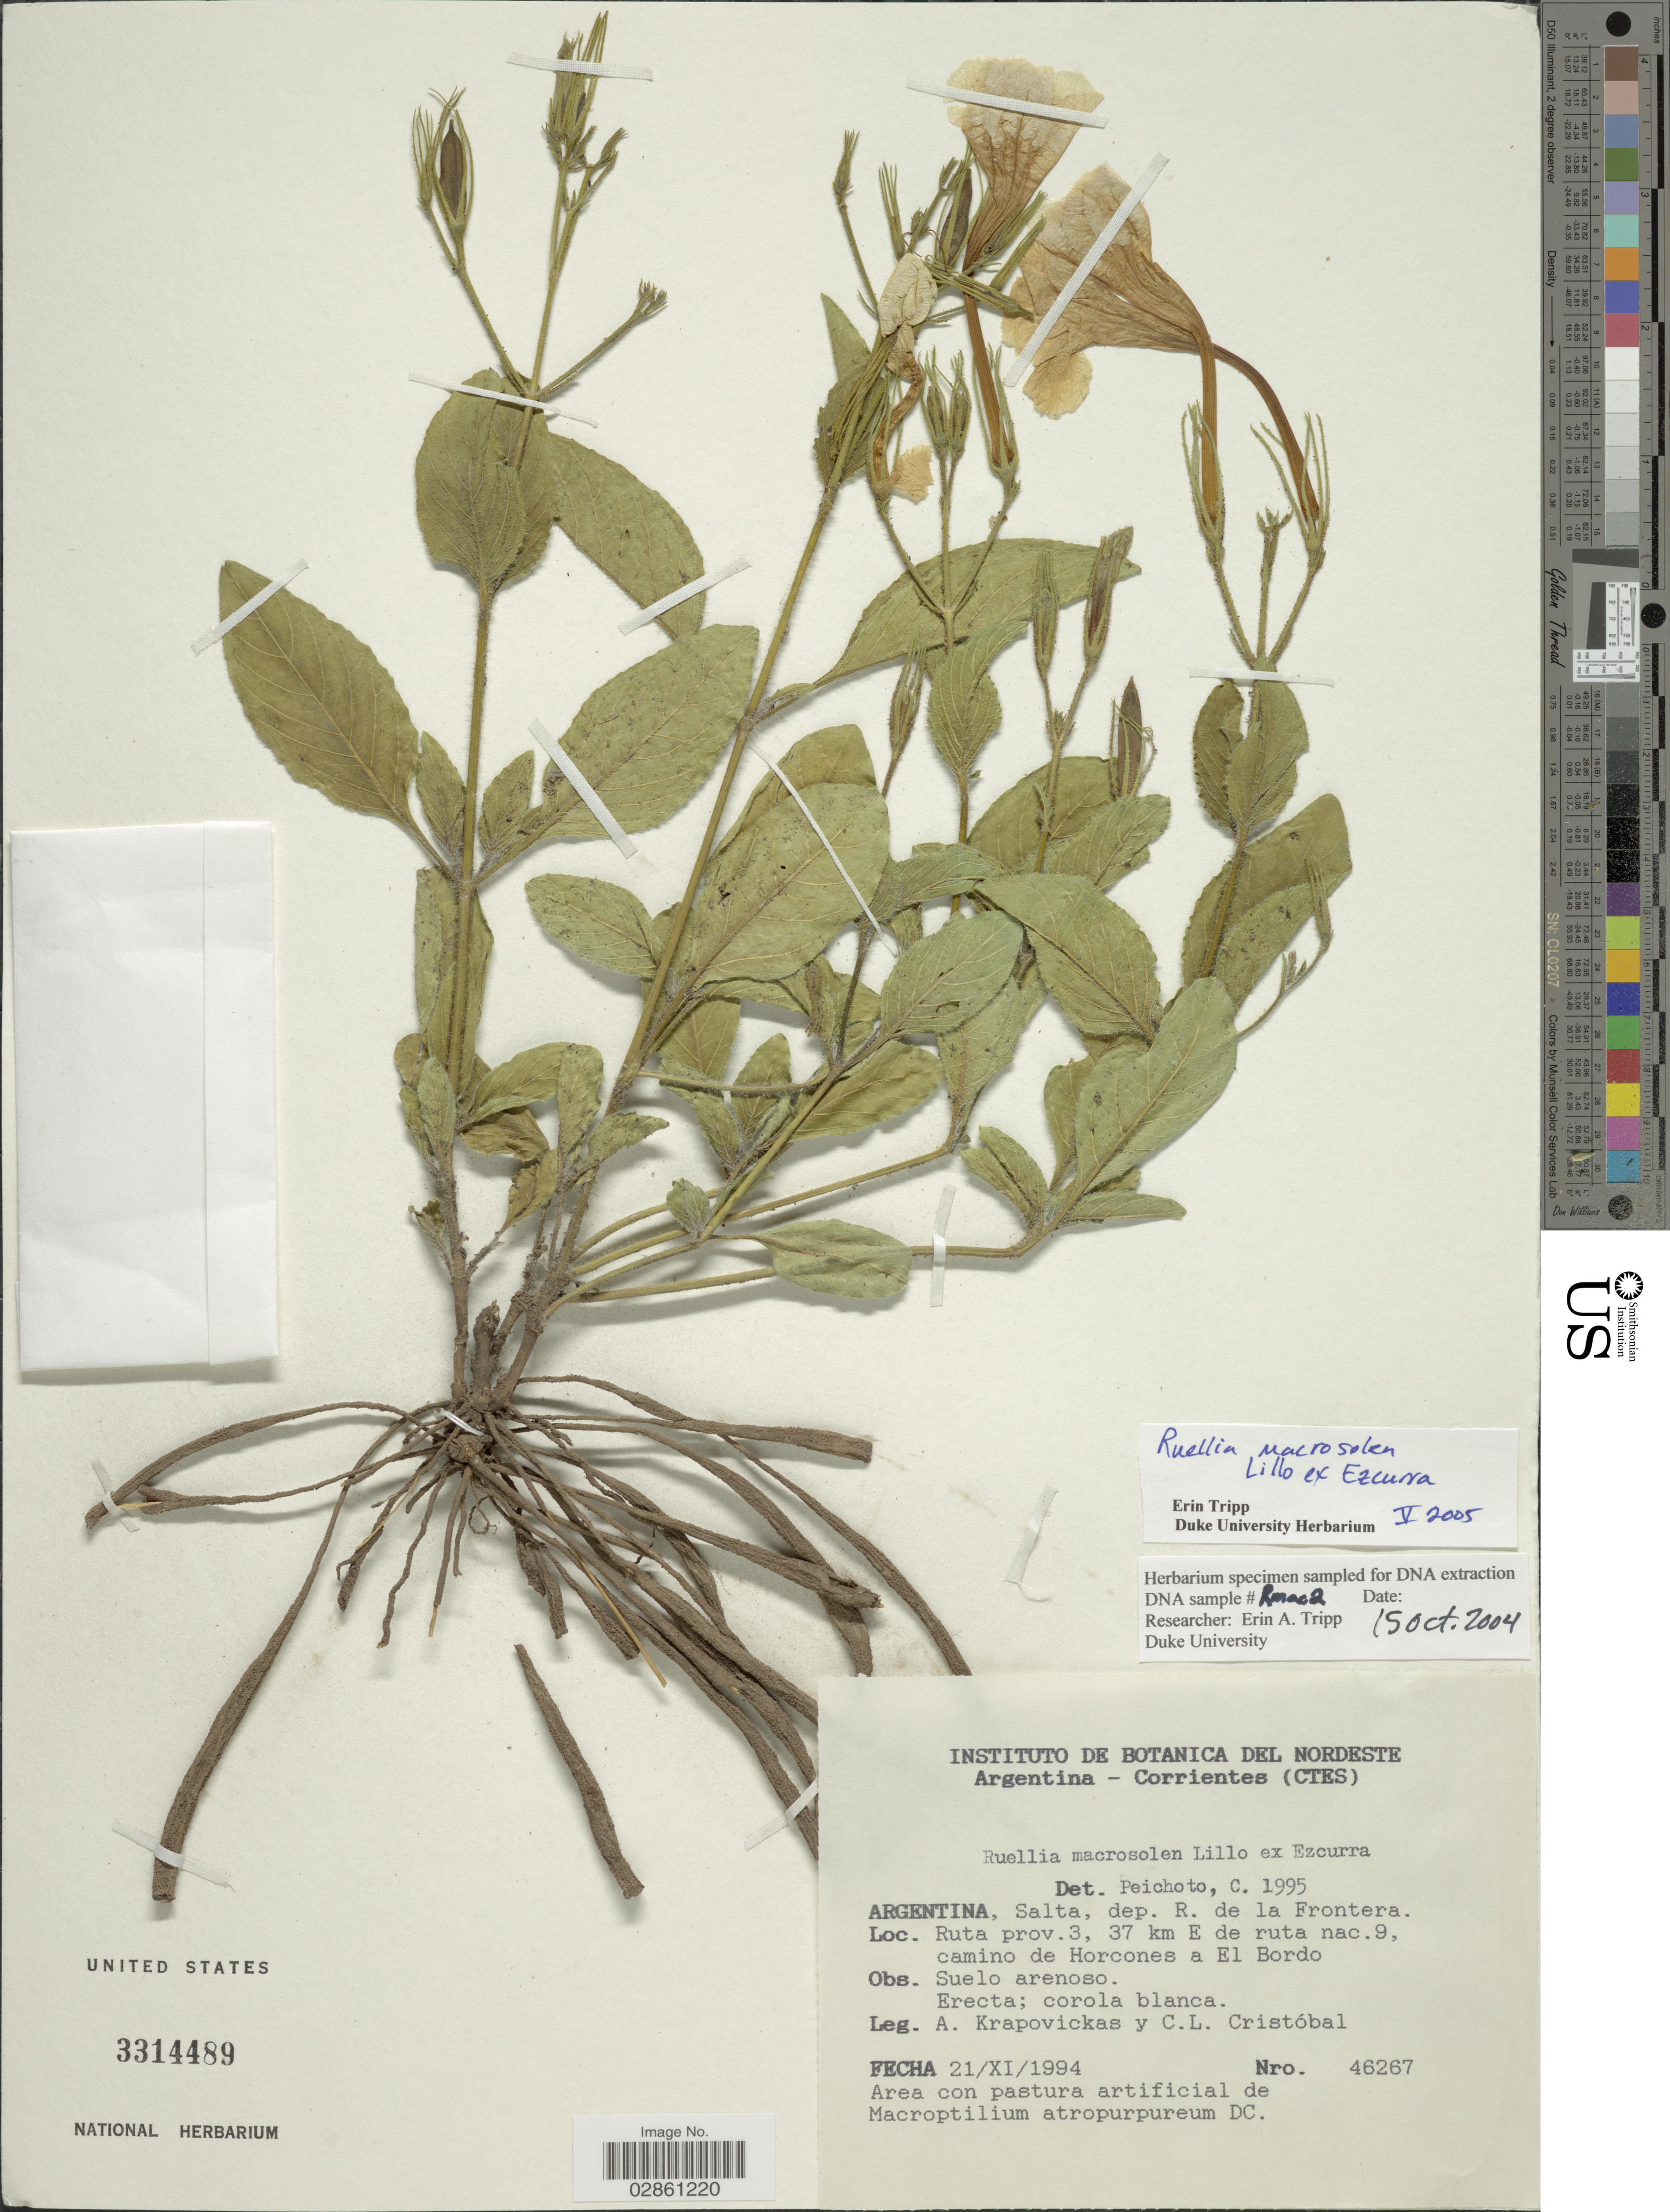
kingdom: Plantae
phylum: Tracheophyta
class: Magnoliopsida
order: Lamiales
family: Acanthaceae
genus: Ruellia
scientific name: Ruellia macrosolen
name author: Lillo ex C. Ezcurra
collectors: A. Krapovickas & C. L. Cristóbal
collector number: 46267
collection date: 1994-11-21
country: Argentina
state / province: Salta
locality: Dep. R. de la Frontera. Ruta prov. 3, 37 km E de ruta nac. 9, camino de Horcones a El Bordo.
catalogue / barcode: US 3314489